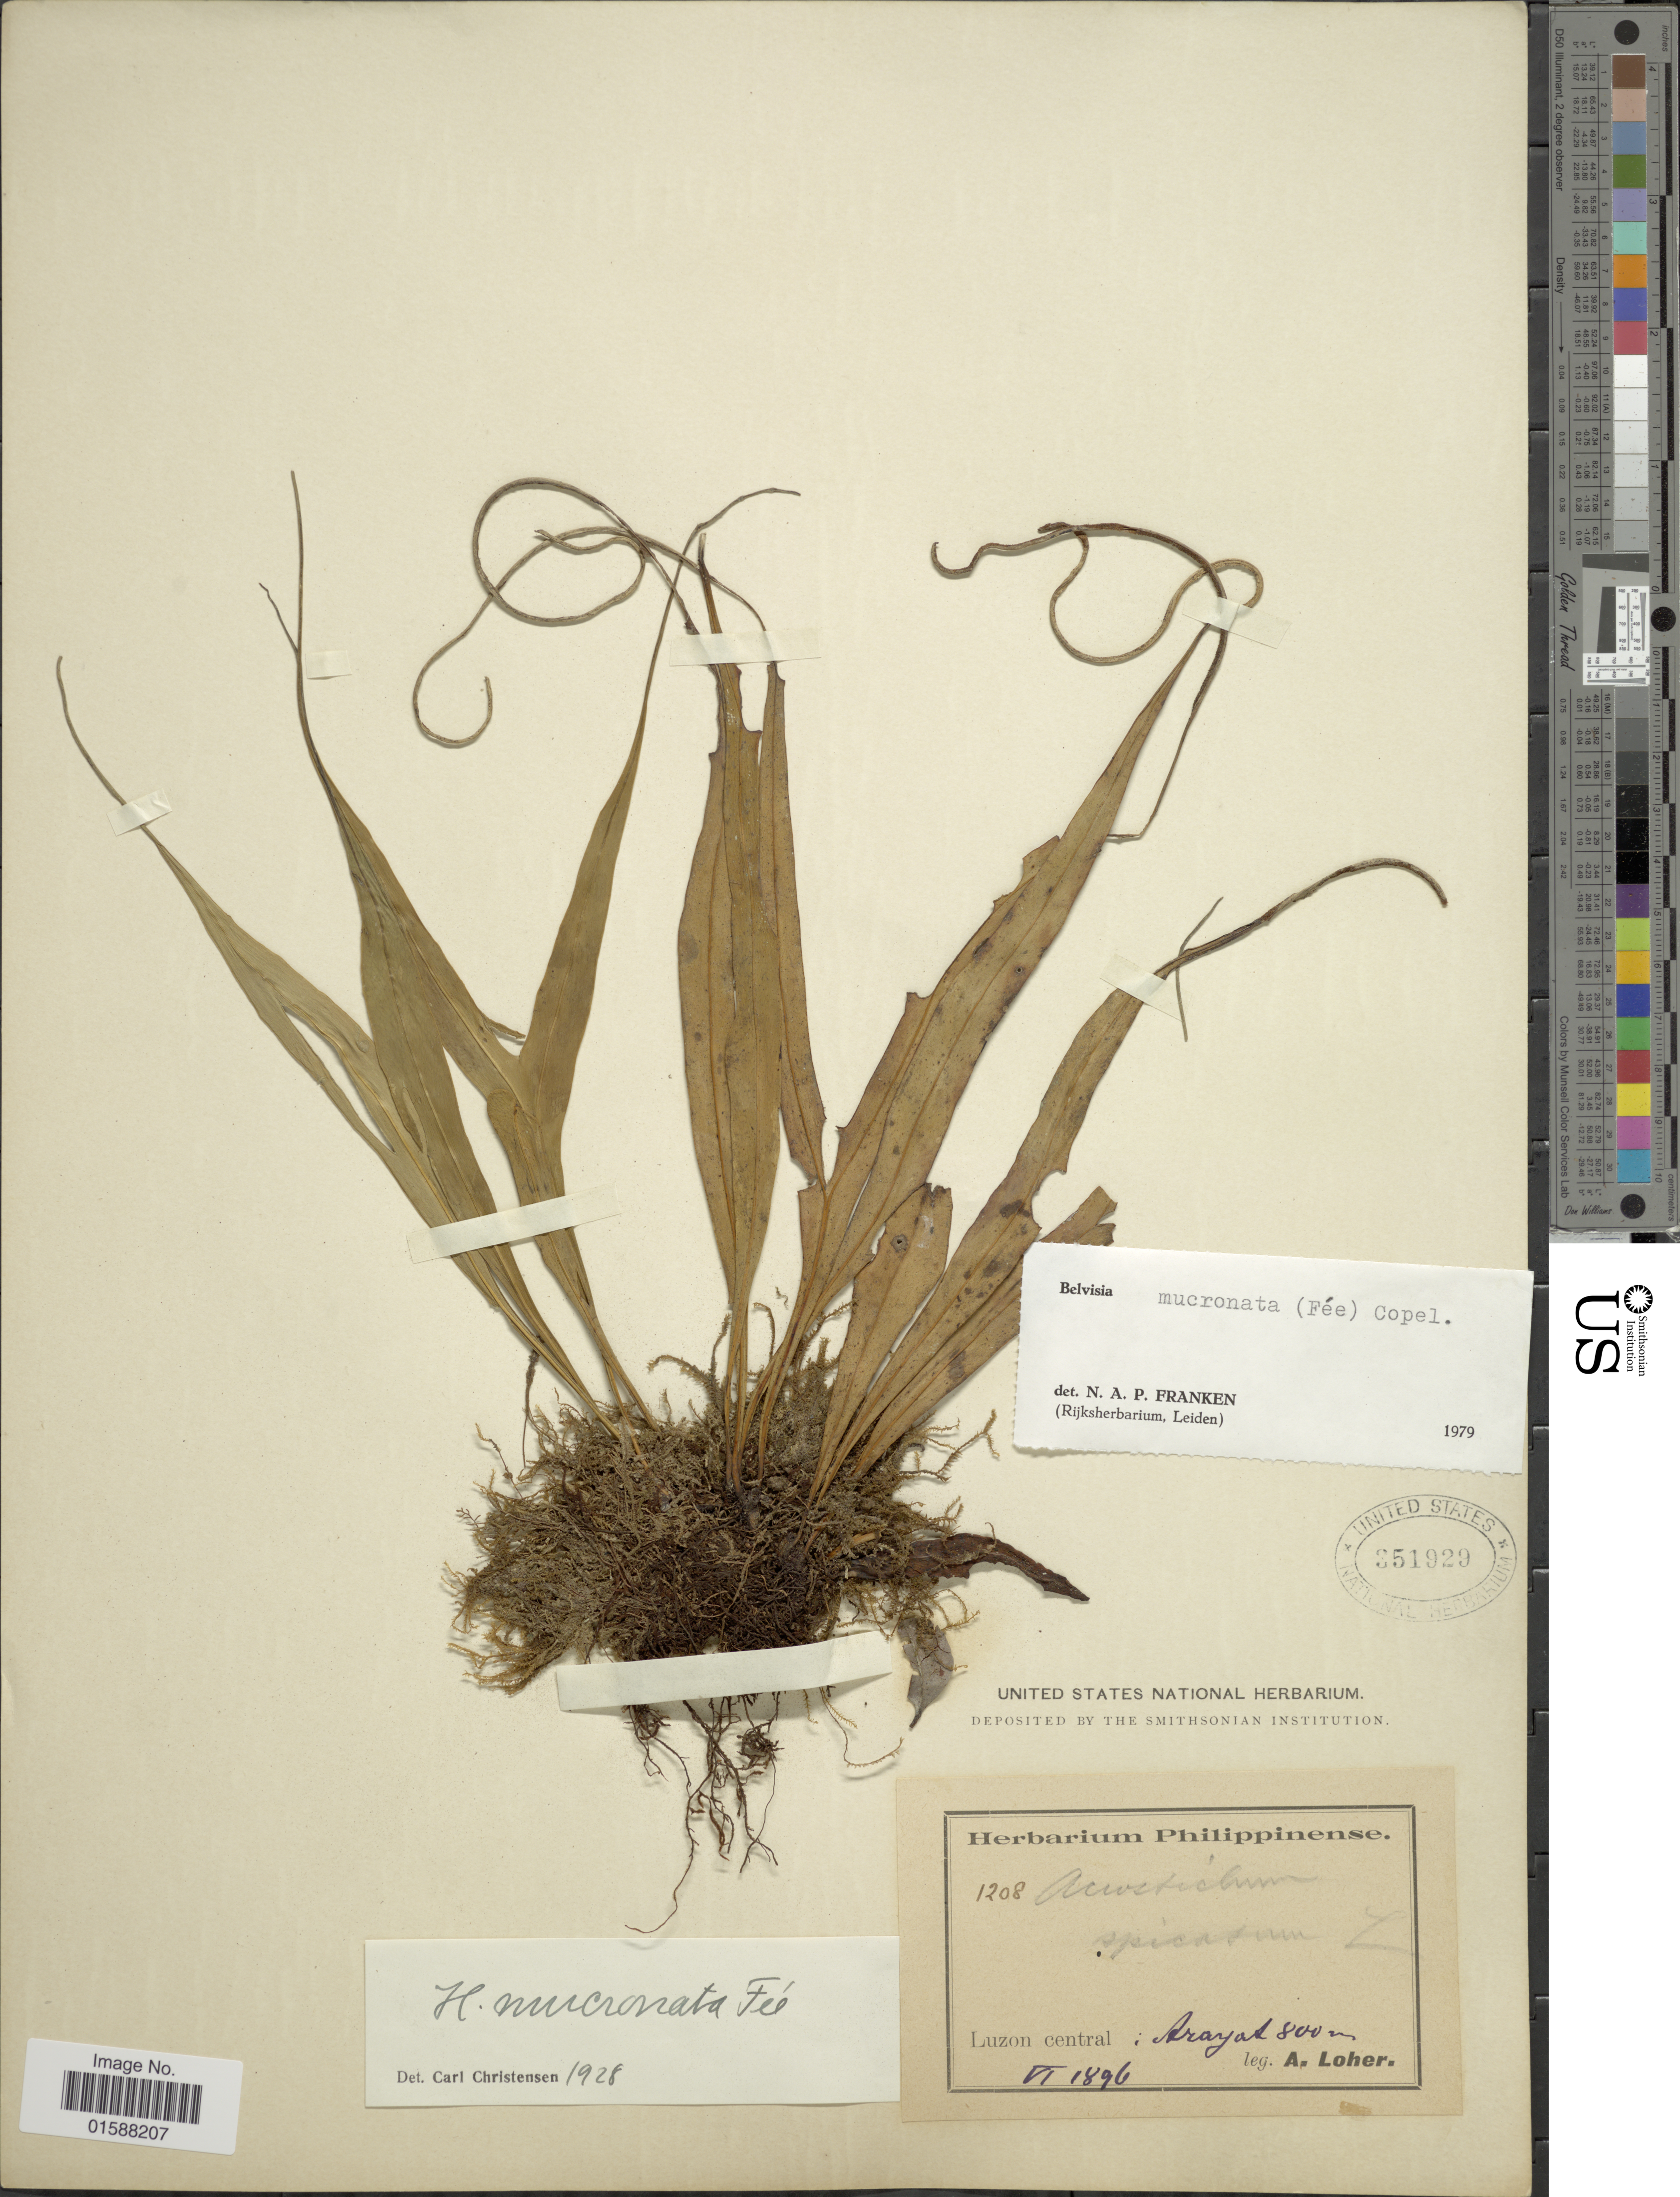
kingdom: Plantae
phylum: Tracheophyta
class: Polypodiopsida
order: Polypodiales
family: Polypodiaceae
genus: Lepisorus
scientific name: Lepisorus mucronatus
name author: (Fée) Li S. Wang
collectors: A. Loher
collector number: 1208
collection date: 1896-06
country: Philippines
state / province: Central Luzon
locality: Arayat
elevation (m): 800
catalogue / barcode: US 351929